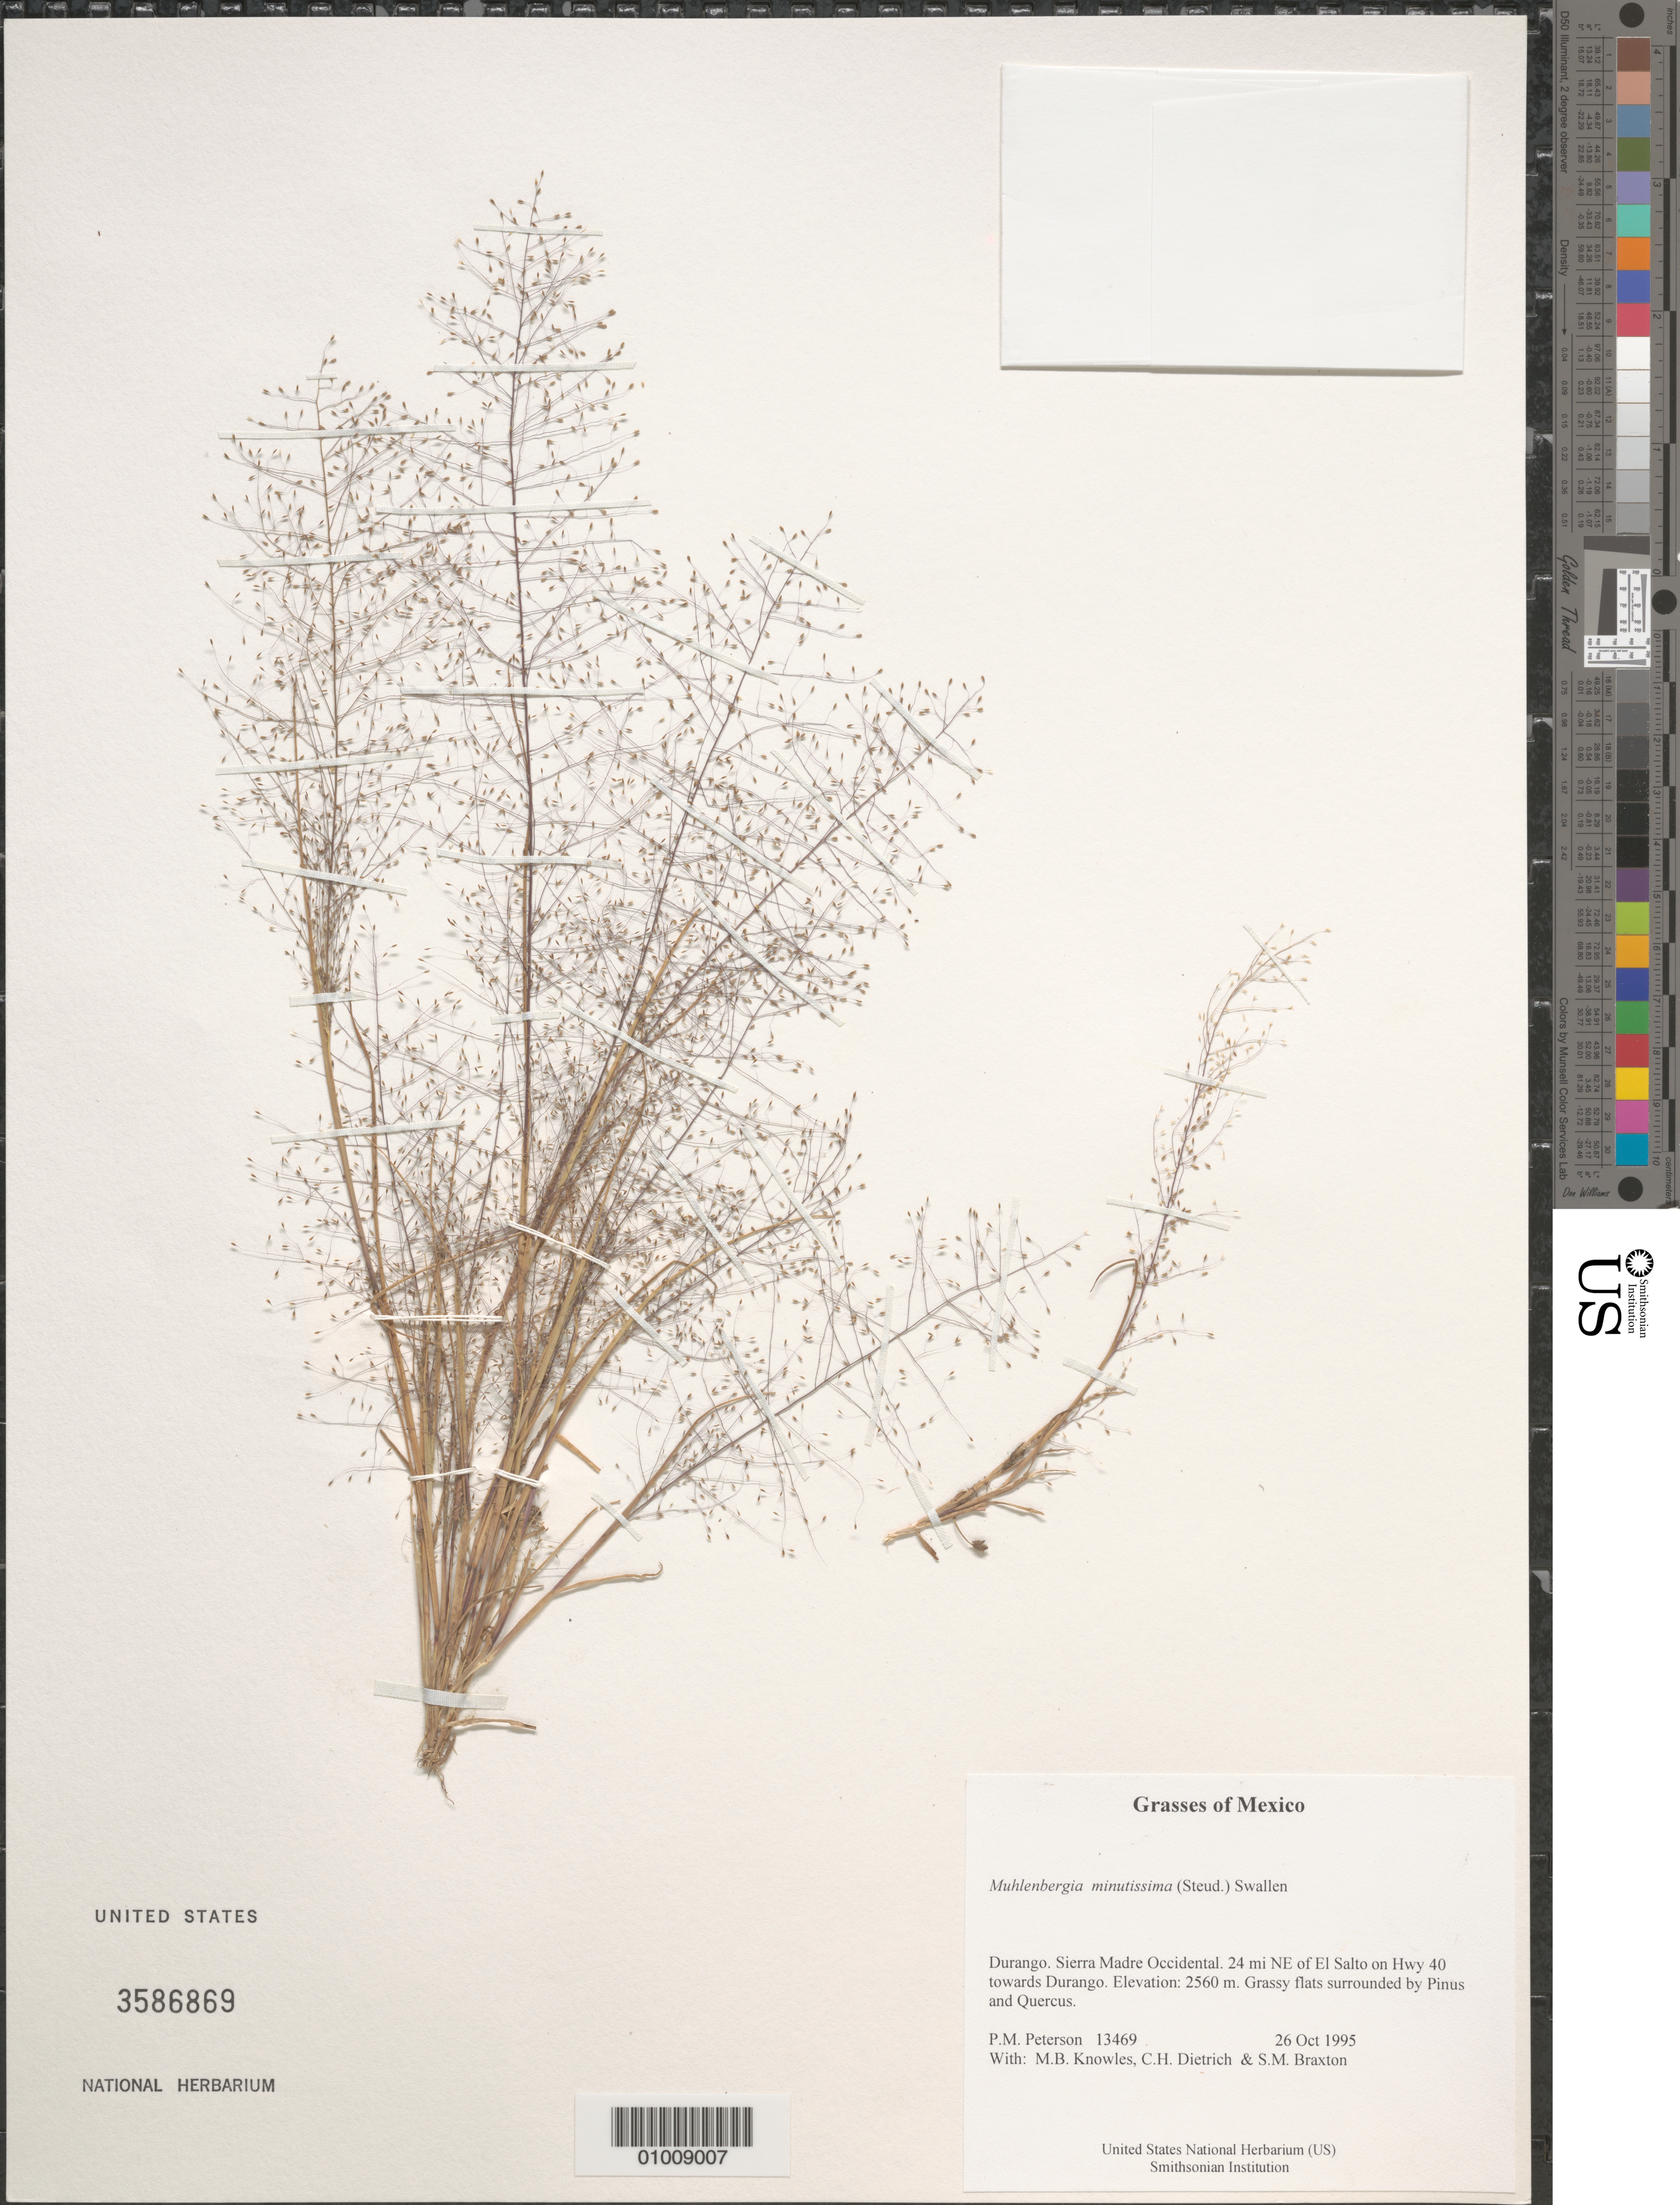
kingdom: Plantae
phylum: Tracheophyta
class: Liliopsida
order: Poales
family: Poaceae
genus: Muhlenbergia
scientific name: Muhlenbergia minutissima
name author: (Steud.) Swallen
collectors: P. M. Peterson, M. B. Knowles, C. Dietrich & S. Braxton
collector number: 13469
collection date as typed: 26 Oct 1995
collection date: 1995-10-26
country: Mexico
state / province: Durango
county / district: Sierra Madre Occidental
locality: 24 mi NE of El Salto on Hwy 40 towards Durango.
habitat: Grassy flats surrounded by Pinus and Quercus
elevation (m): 2560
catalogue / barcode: US 3586869